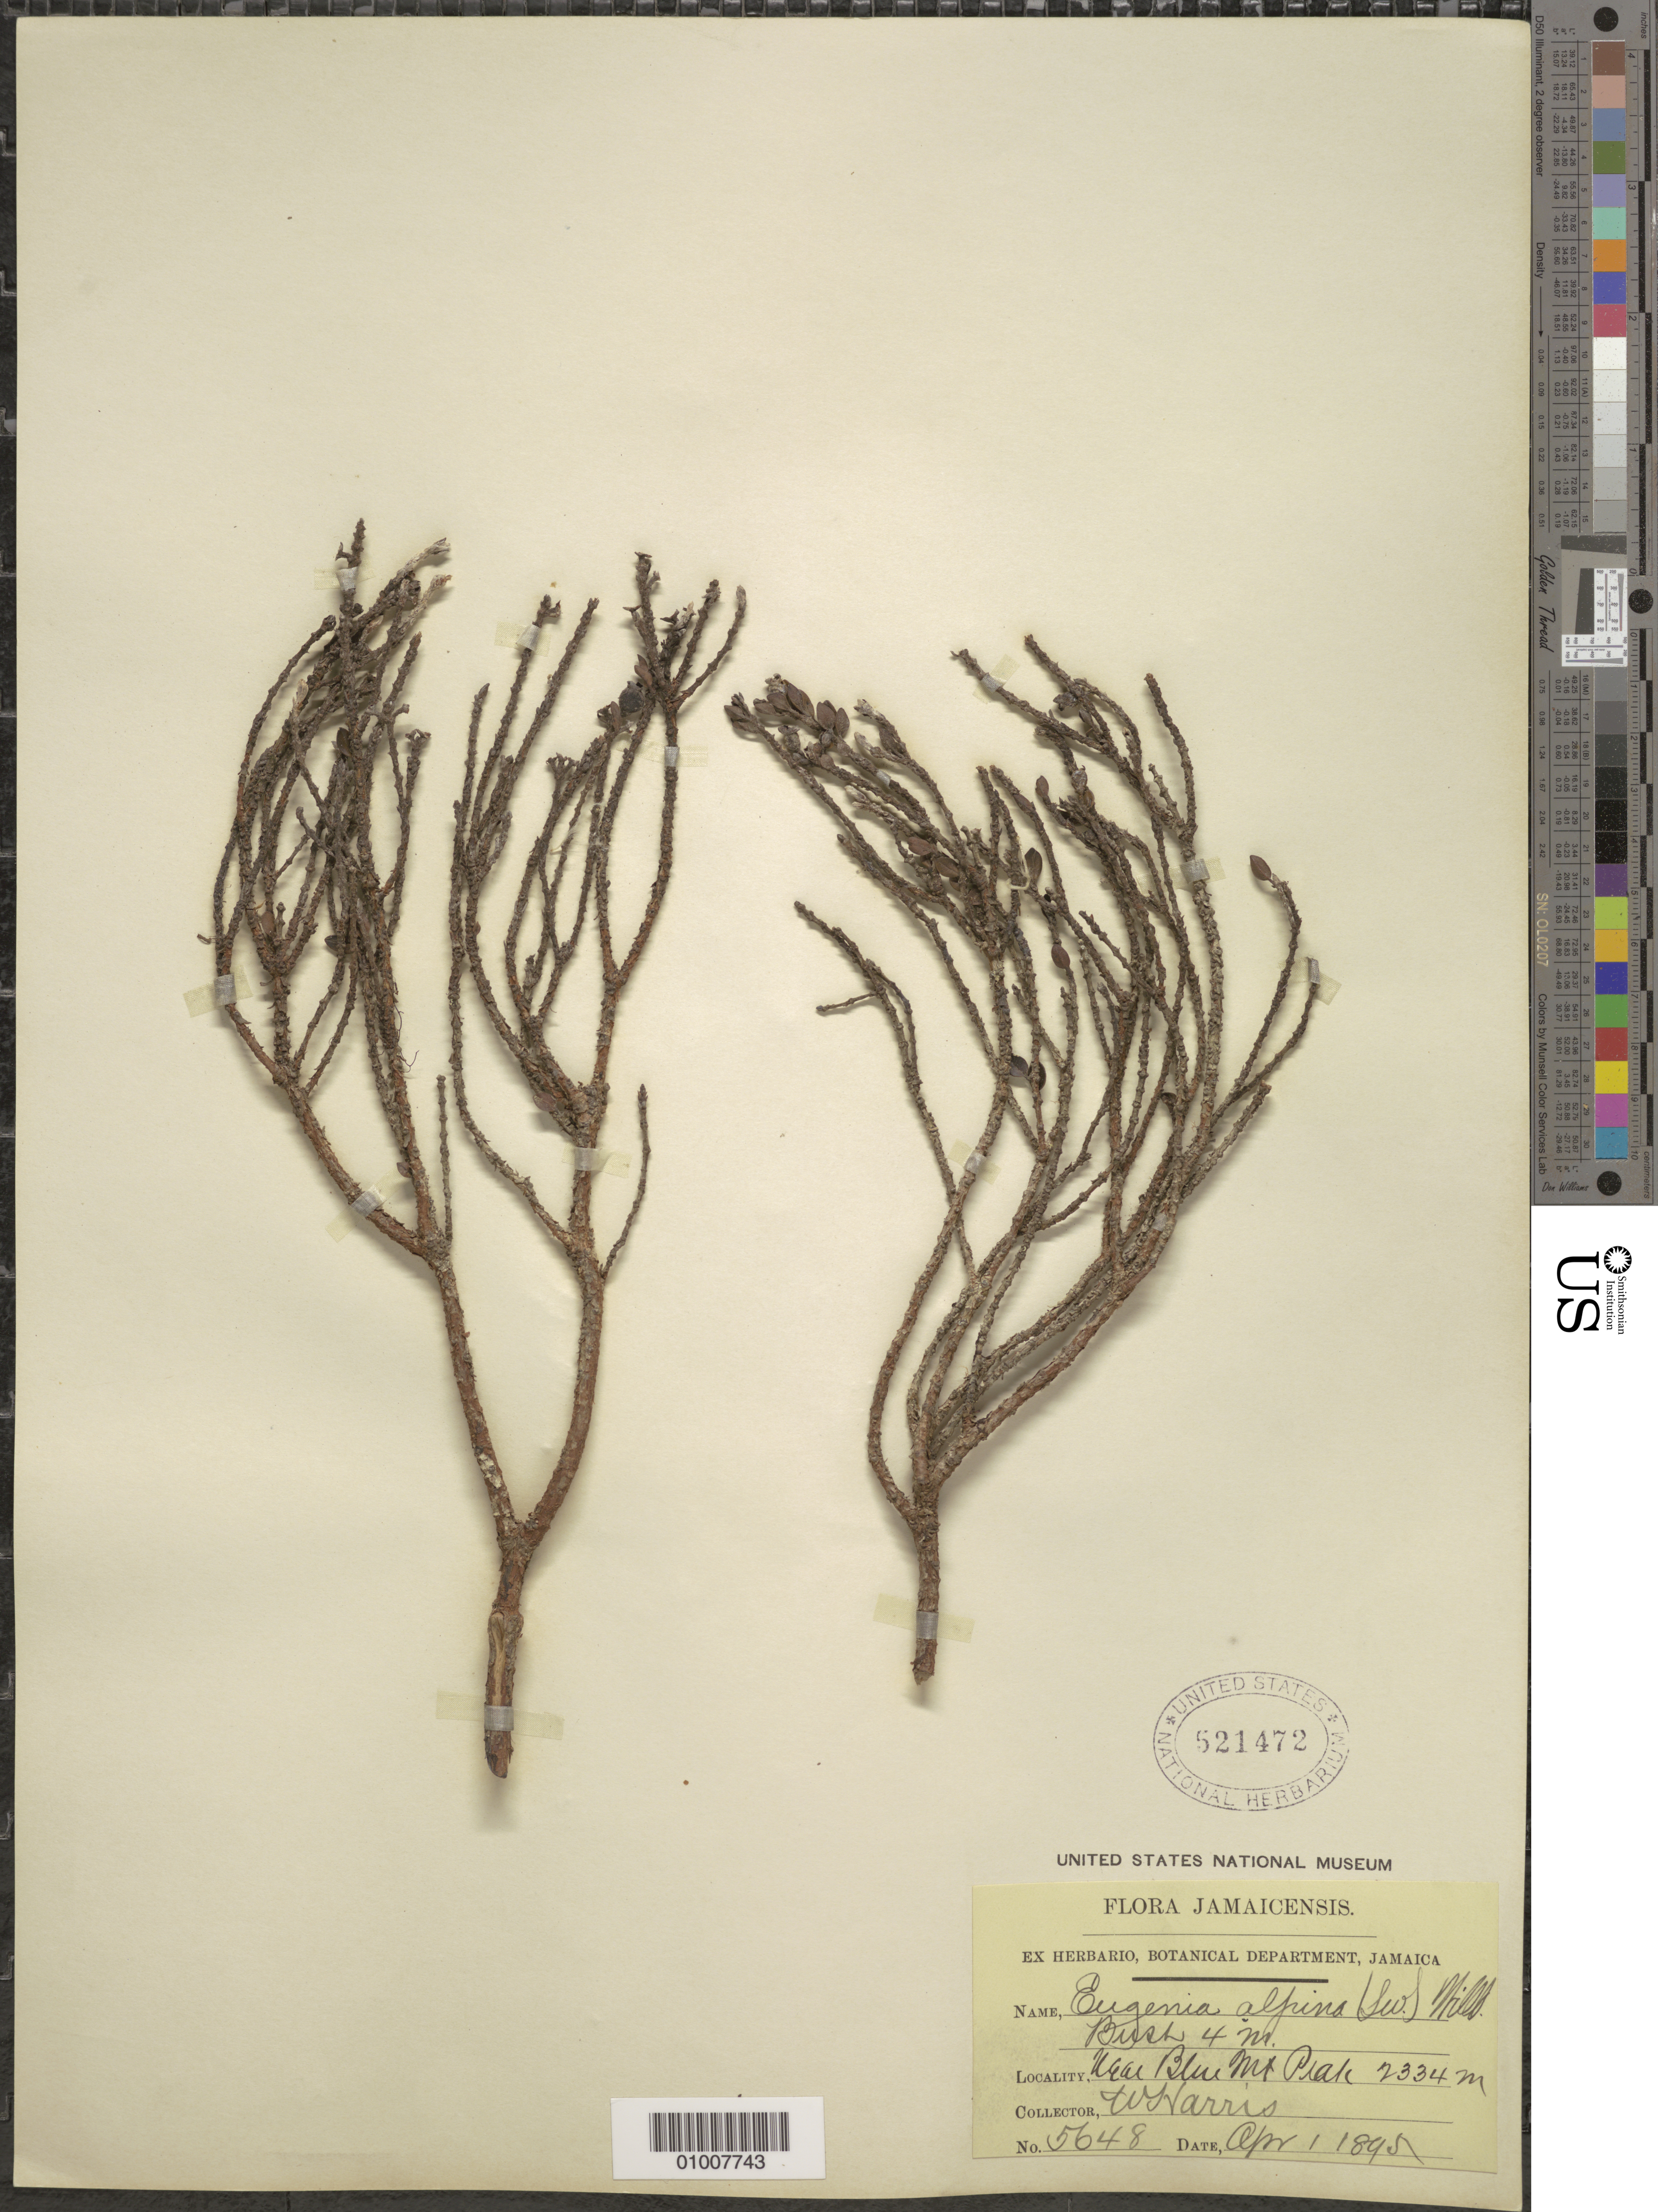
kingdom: Plantae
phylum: Tracheophyta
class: Magnoliopsida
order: Myrtales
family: Myrtaceae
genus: Eugenia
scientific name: Eugenia alpina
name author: (Sw.) Willd.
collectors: W. H. Harris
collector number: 5648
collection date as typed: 01 Apr 1895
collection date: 1895-04-01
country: Jamaica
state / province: Portland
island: Jamaica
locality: Near Blue Mt. Peak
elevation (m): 2334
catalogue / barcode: US 521472